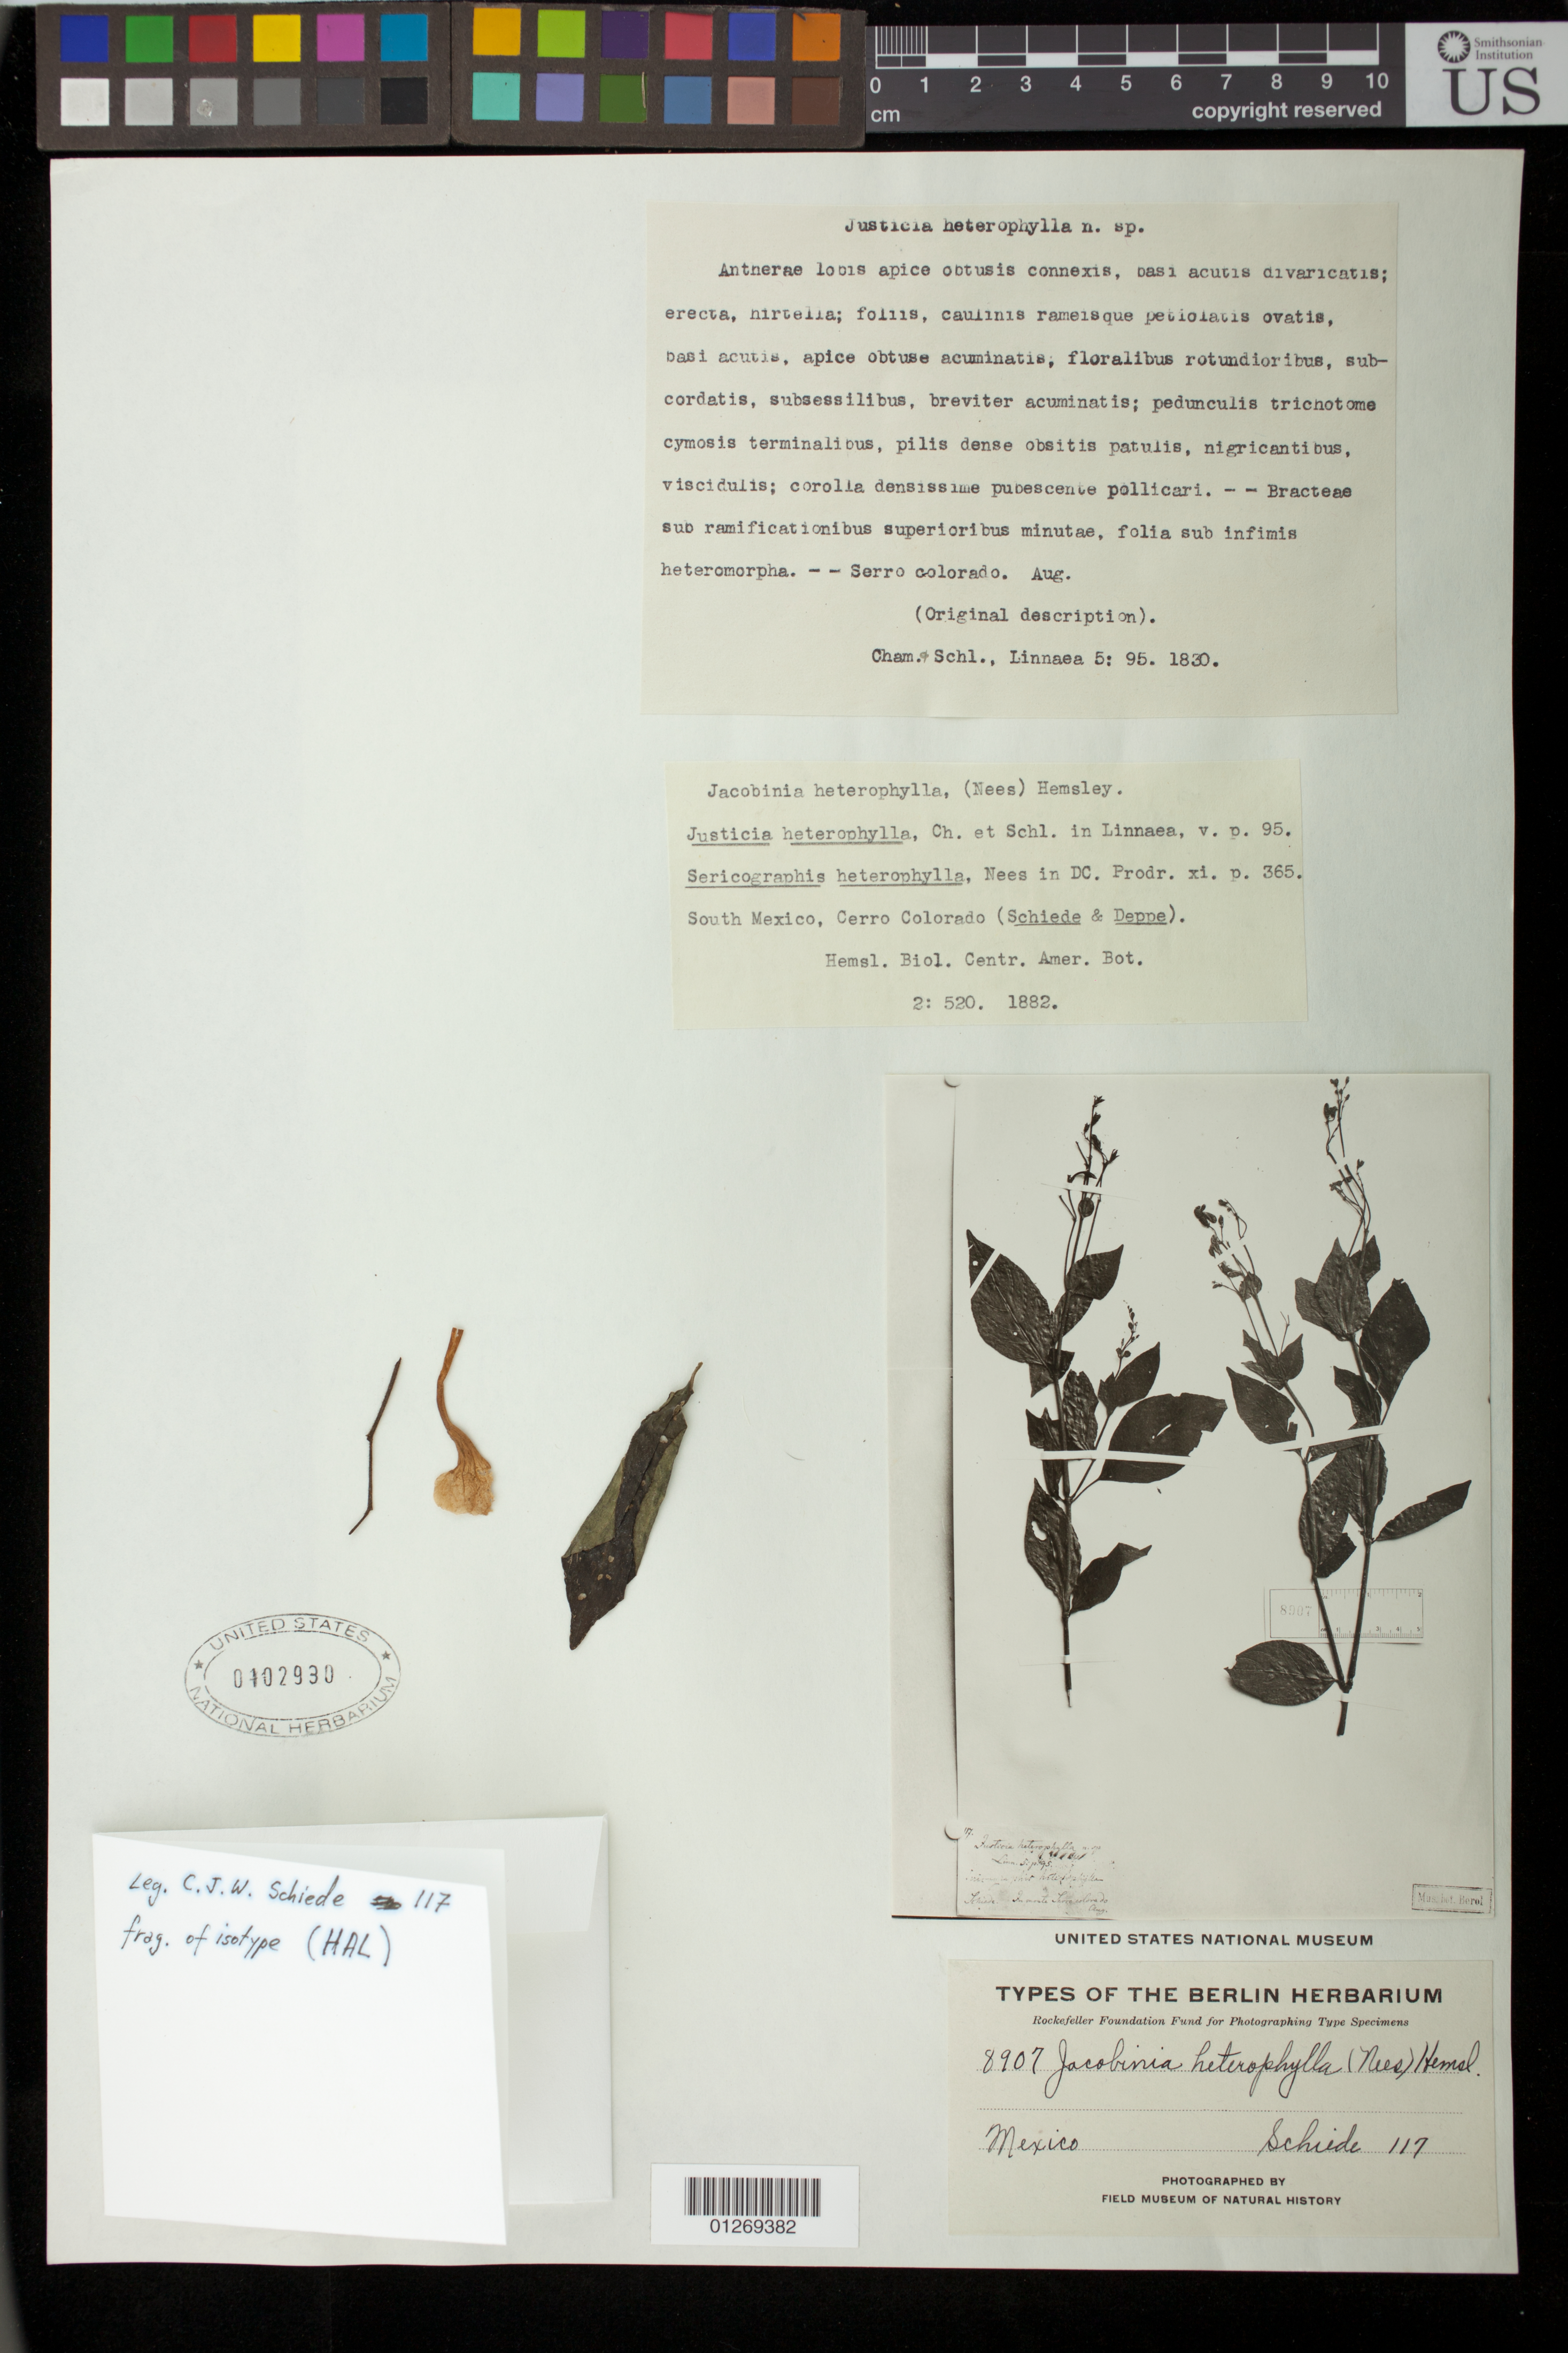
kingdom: Plantae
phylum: Tracheophyta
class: Magnoliopsida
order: Lamiales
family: Acanthaceae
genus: Justicia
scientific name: Justicia heterophylla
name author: Schltdl. & Cham.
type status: Isotype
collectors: C. J. W. Schiede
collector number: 117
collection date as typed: Aug.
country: Mexico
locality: In monte Serro Colorado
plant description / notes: Photograph (ex herb. Berlin) and fragmentary material (ex herb. HAL) of type specimen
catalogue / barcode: US 102930